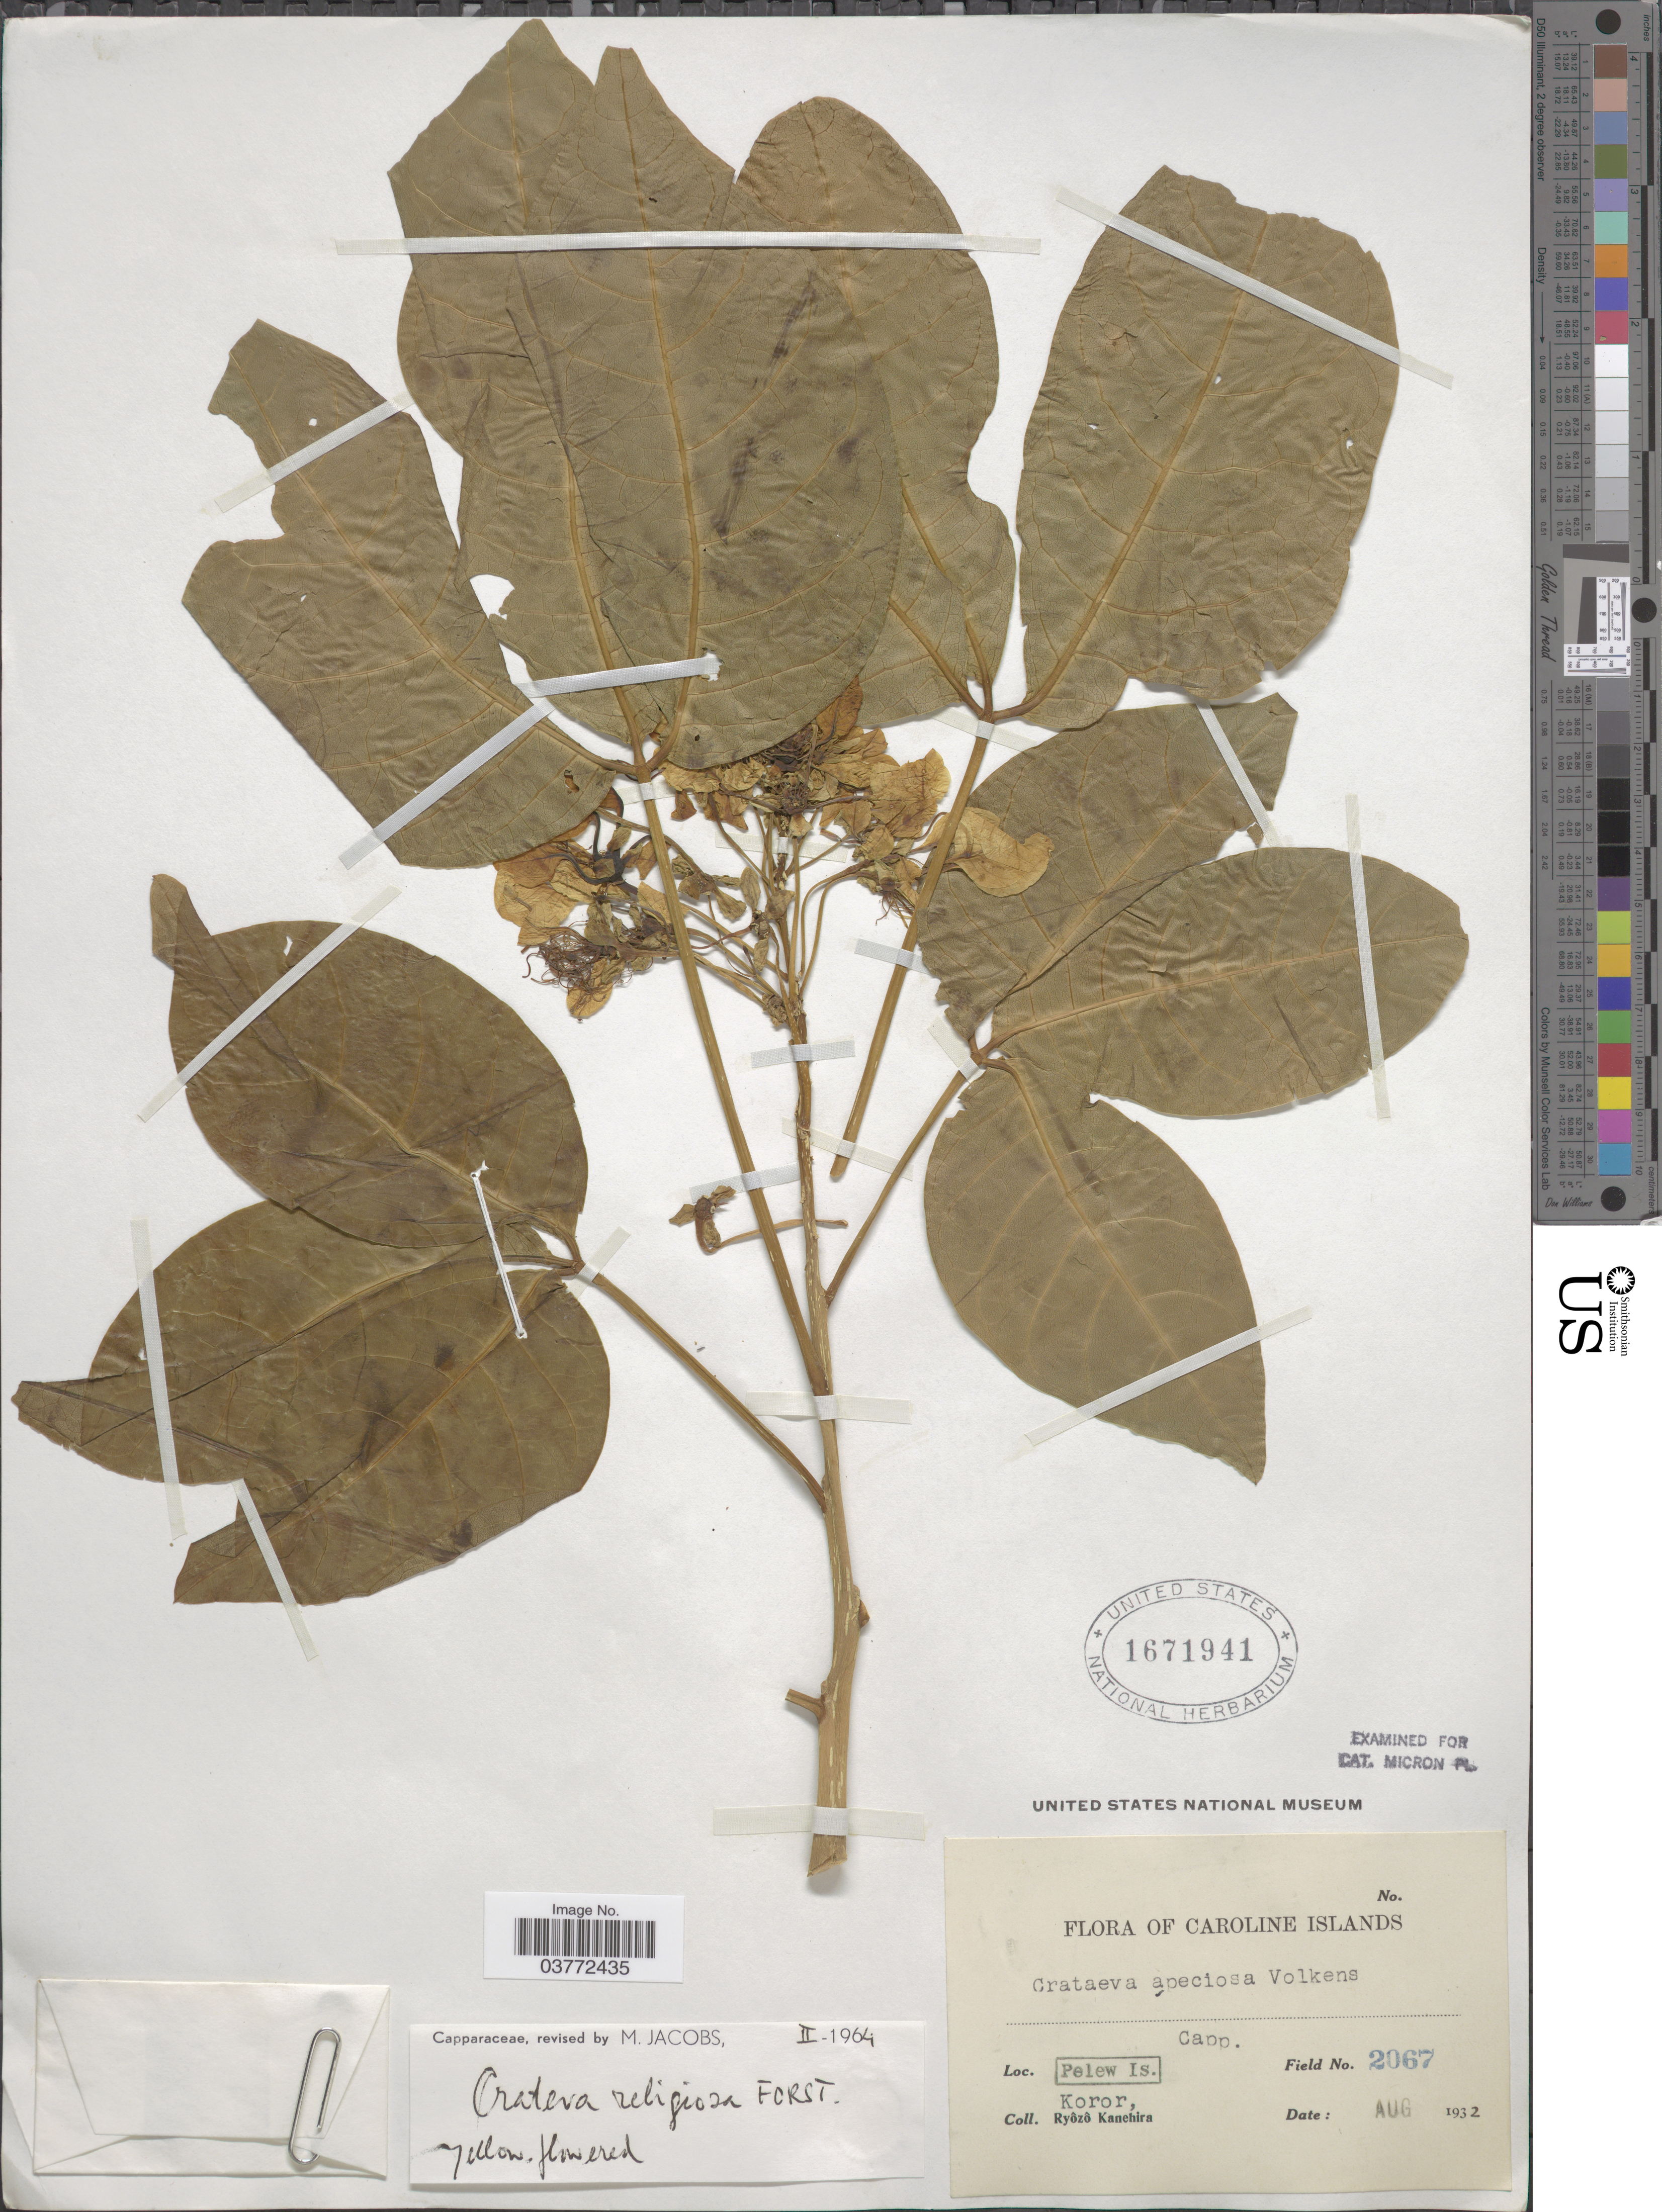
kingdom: Plantae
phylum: Tracheophyta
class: Magnoliopsida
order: Brassicales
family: Capparaceae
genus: Crateva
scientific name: Crateva speciosa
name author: Volkens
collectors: R. Kanehira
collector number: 2067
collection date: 1932-08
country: Palau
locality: Caroline Islands, Pelew Is. Koror.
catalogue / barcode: US 1671941